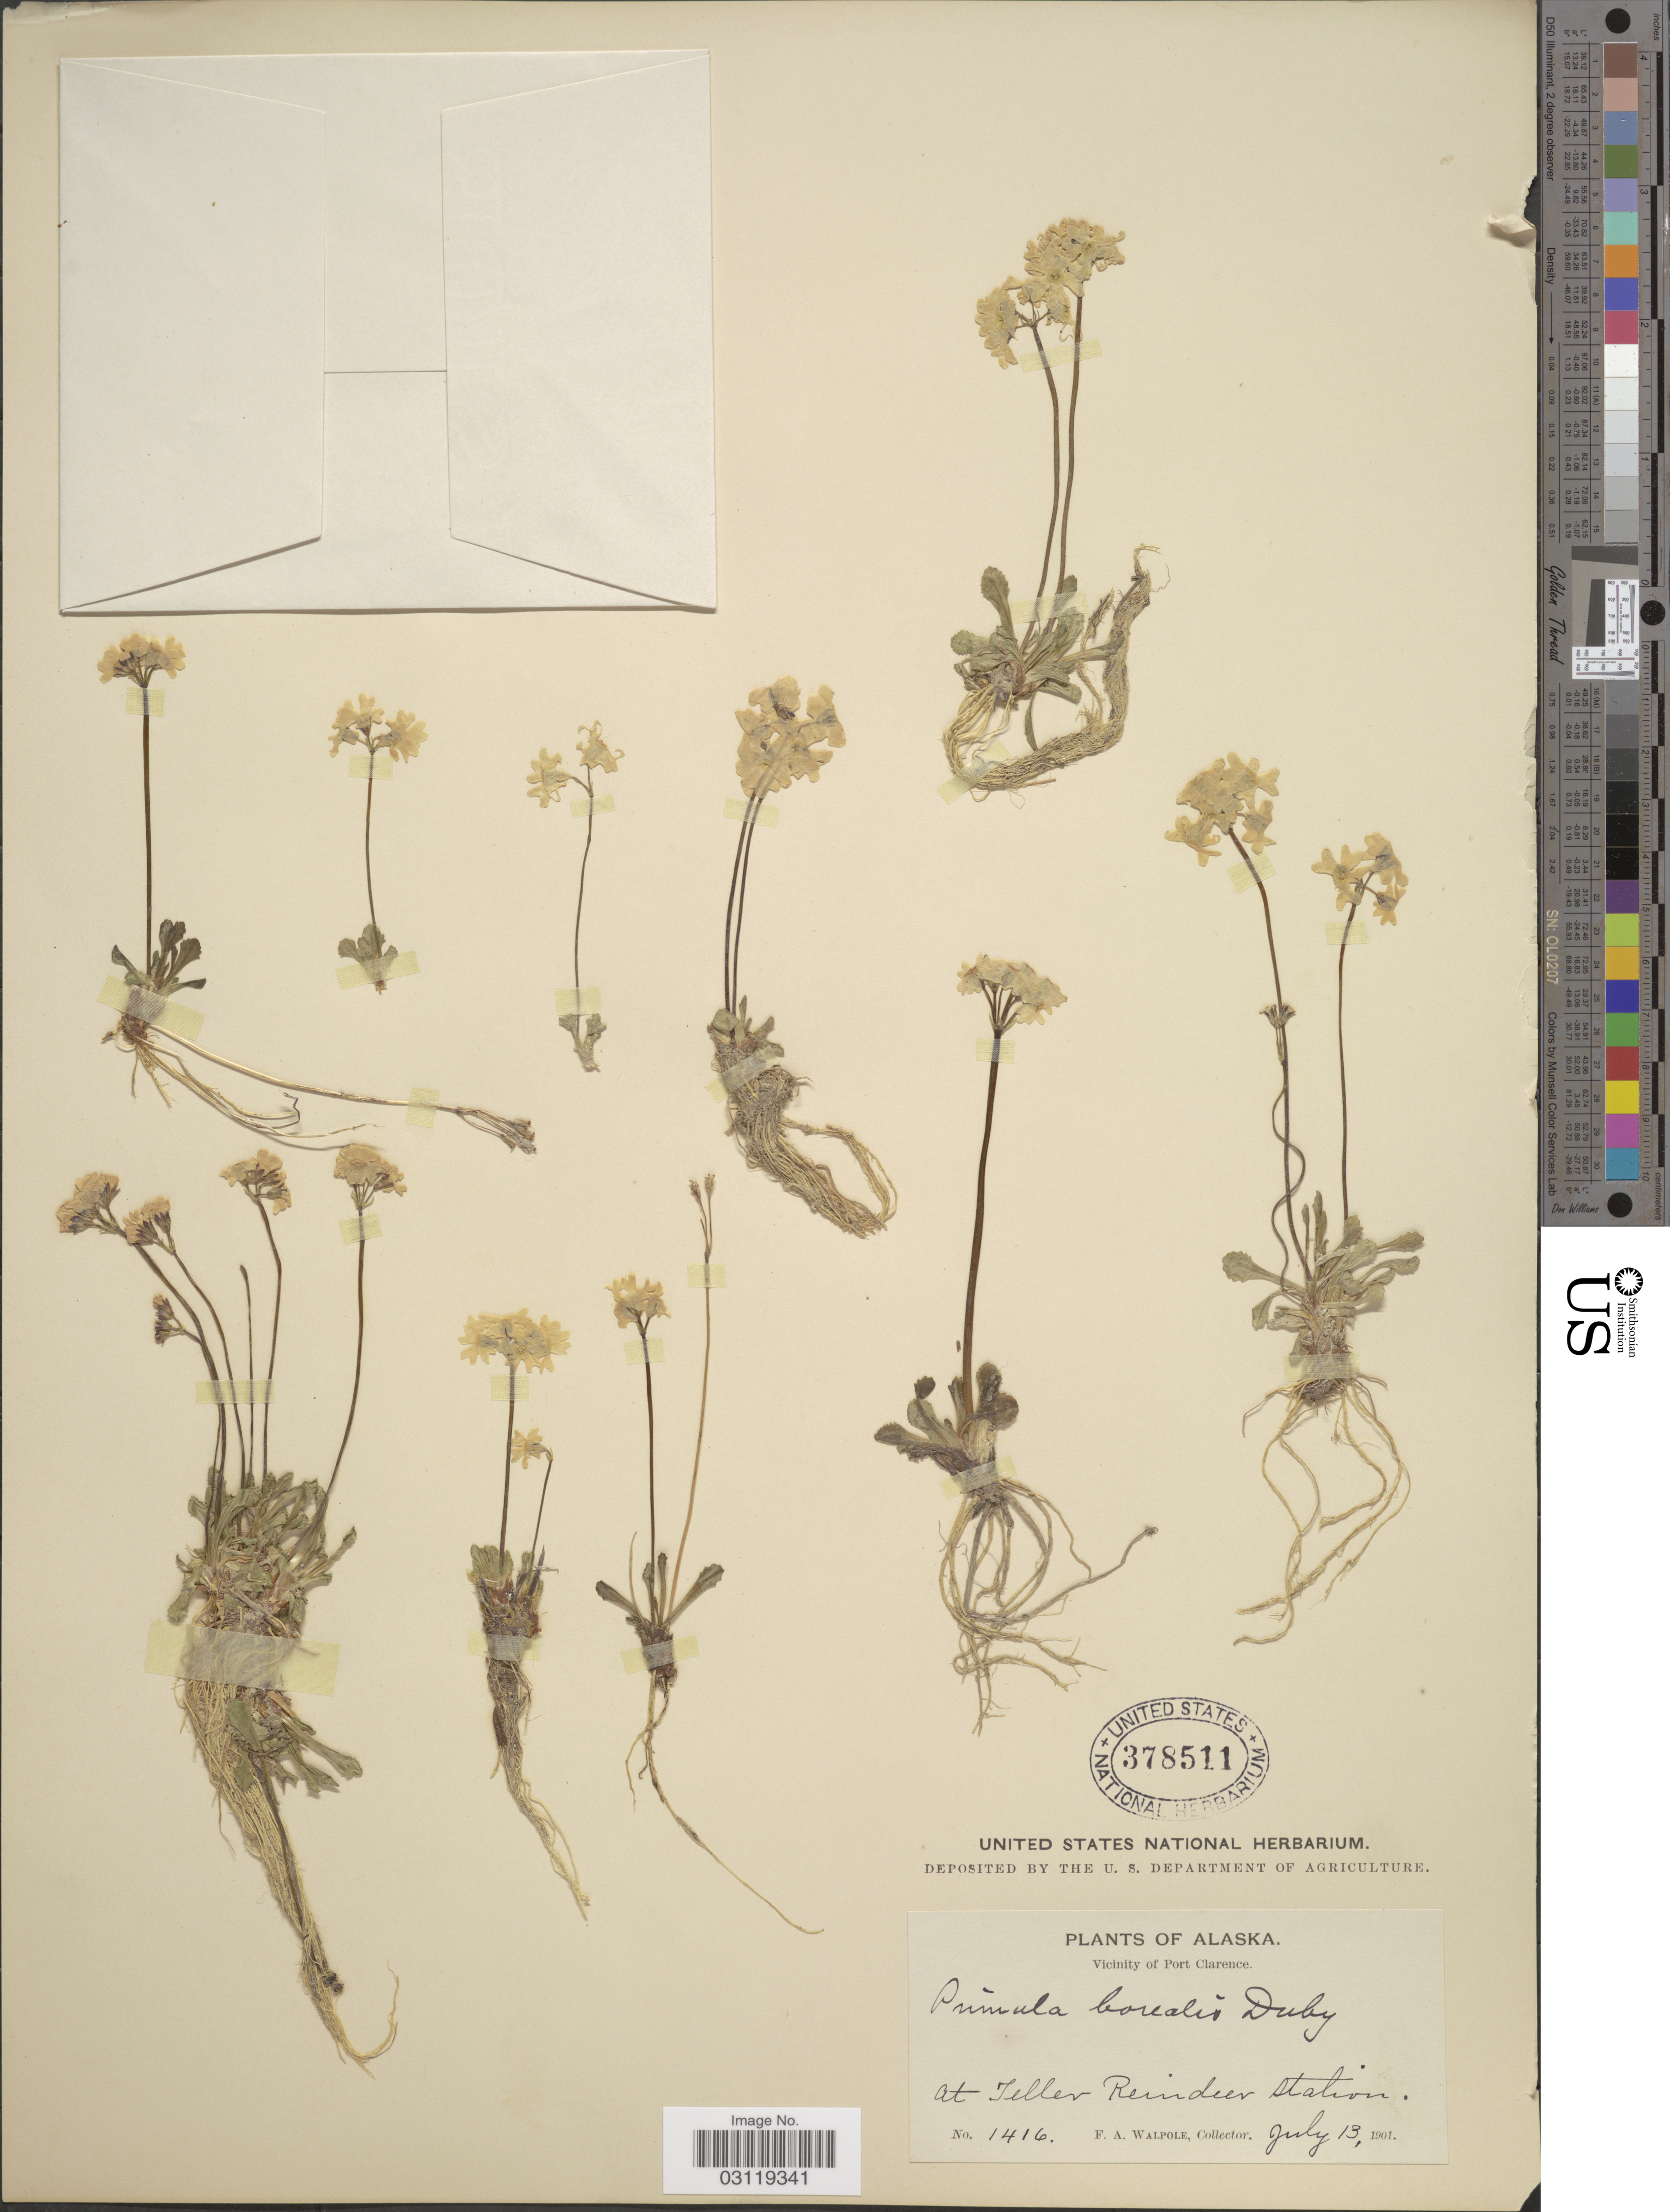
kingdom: Plantae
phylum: Tracheophyta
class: Magnoliopsida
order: Ericales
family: Primulaceae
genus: Primula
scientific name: Primula borealis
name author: Duby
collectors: F. Walpole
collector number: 1416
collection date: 1901-07-13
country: United States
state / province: Alaska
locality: At Teller Reindeer Station. Vicinity of Port Clarence.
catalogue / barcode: US 378511